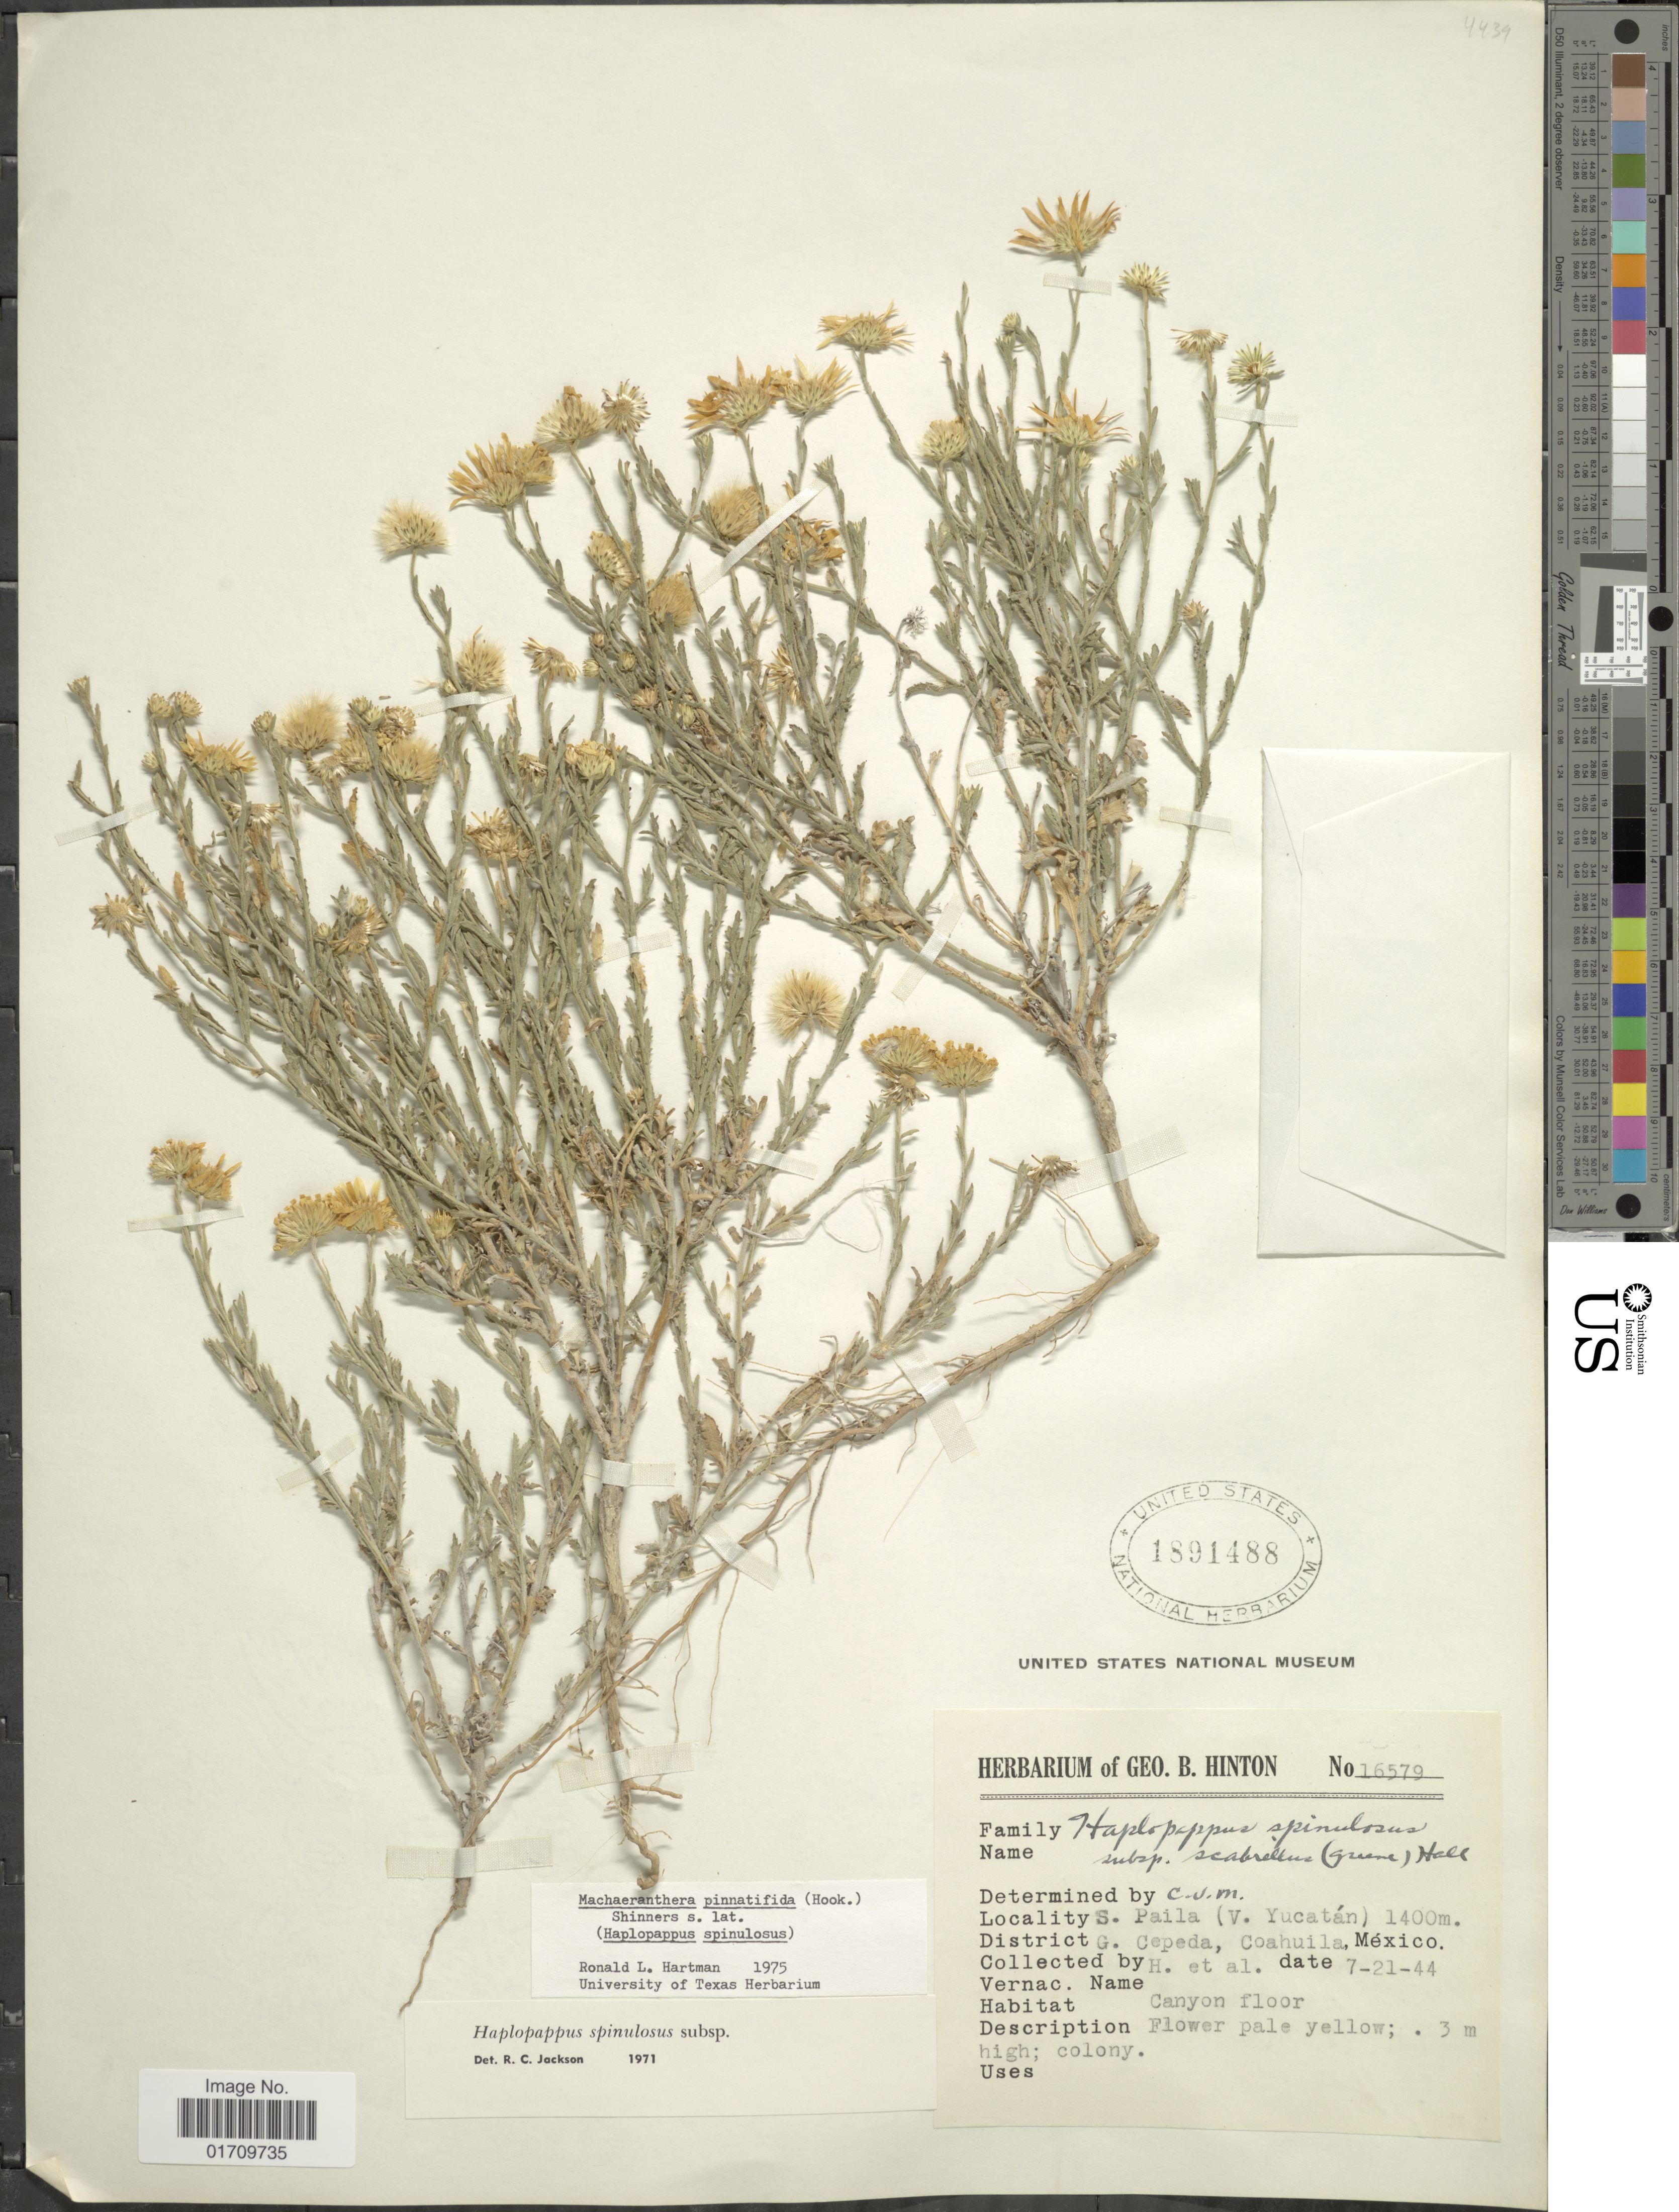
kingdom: Plantae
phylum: Tracheophyta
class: Magnoliopsida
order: Asterales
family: Asteraceae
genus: Machaeranthera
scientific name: Machaeranthera pinnatifida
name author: (Hook.) Shinners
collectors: G. B. Hinton & et al.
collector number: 16579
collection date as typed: Transcribed d/m/y: 21/7/44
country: Mexico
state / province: Coahuila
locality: S. Paila (V. Yucatan), District G. Cepeda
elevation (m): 1400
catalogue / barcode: US 1891488